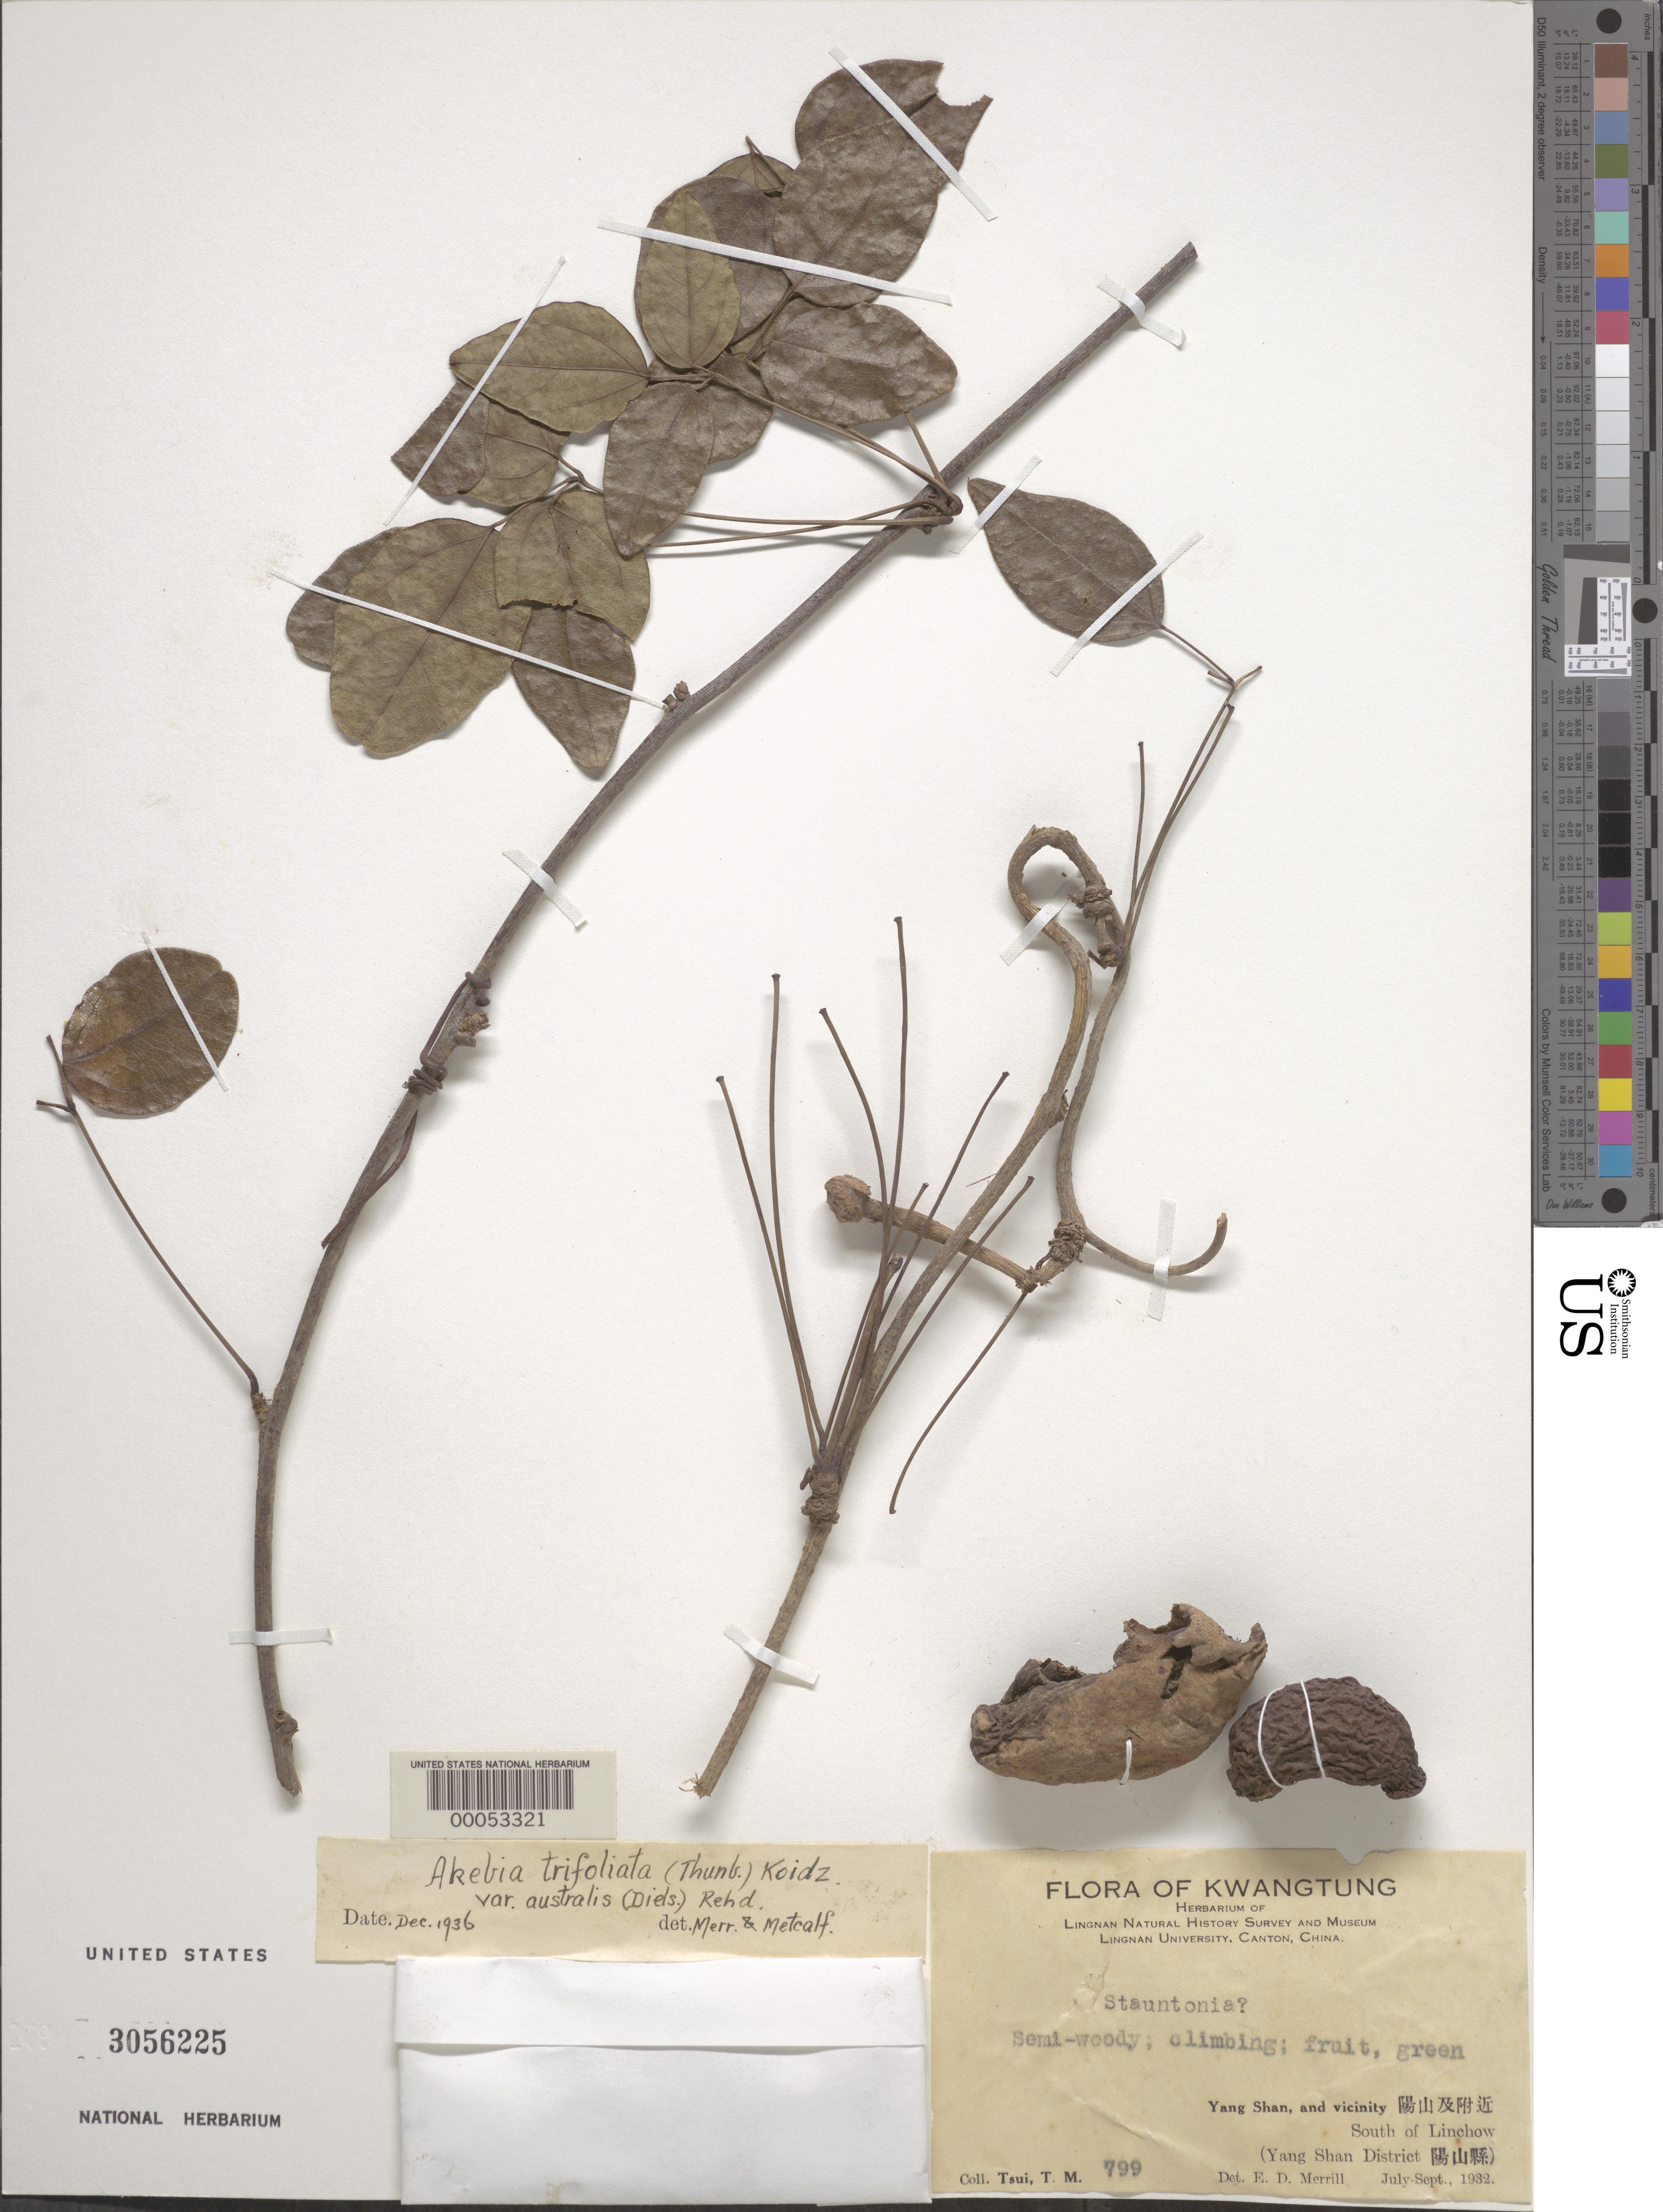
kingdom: Plantae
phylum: Tracheophyta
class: Magnoliopsida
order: Ranunculales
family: Lardizabalaceae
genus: Akebia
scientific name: Akebia trifoliata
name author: (Thunb.) Koidz.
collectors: T. Tsui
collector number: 799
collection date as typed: Jul 1932 to -- Sep 1932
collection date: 1932-07/1932-09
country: China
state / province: Guangdong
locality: Yang shan dist., yang shan and vicinity, south of linchow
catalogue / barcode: US 3056225